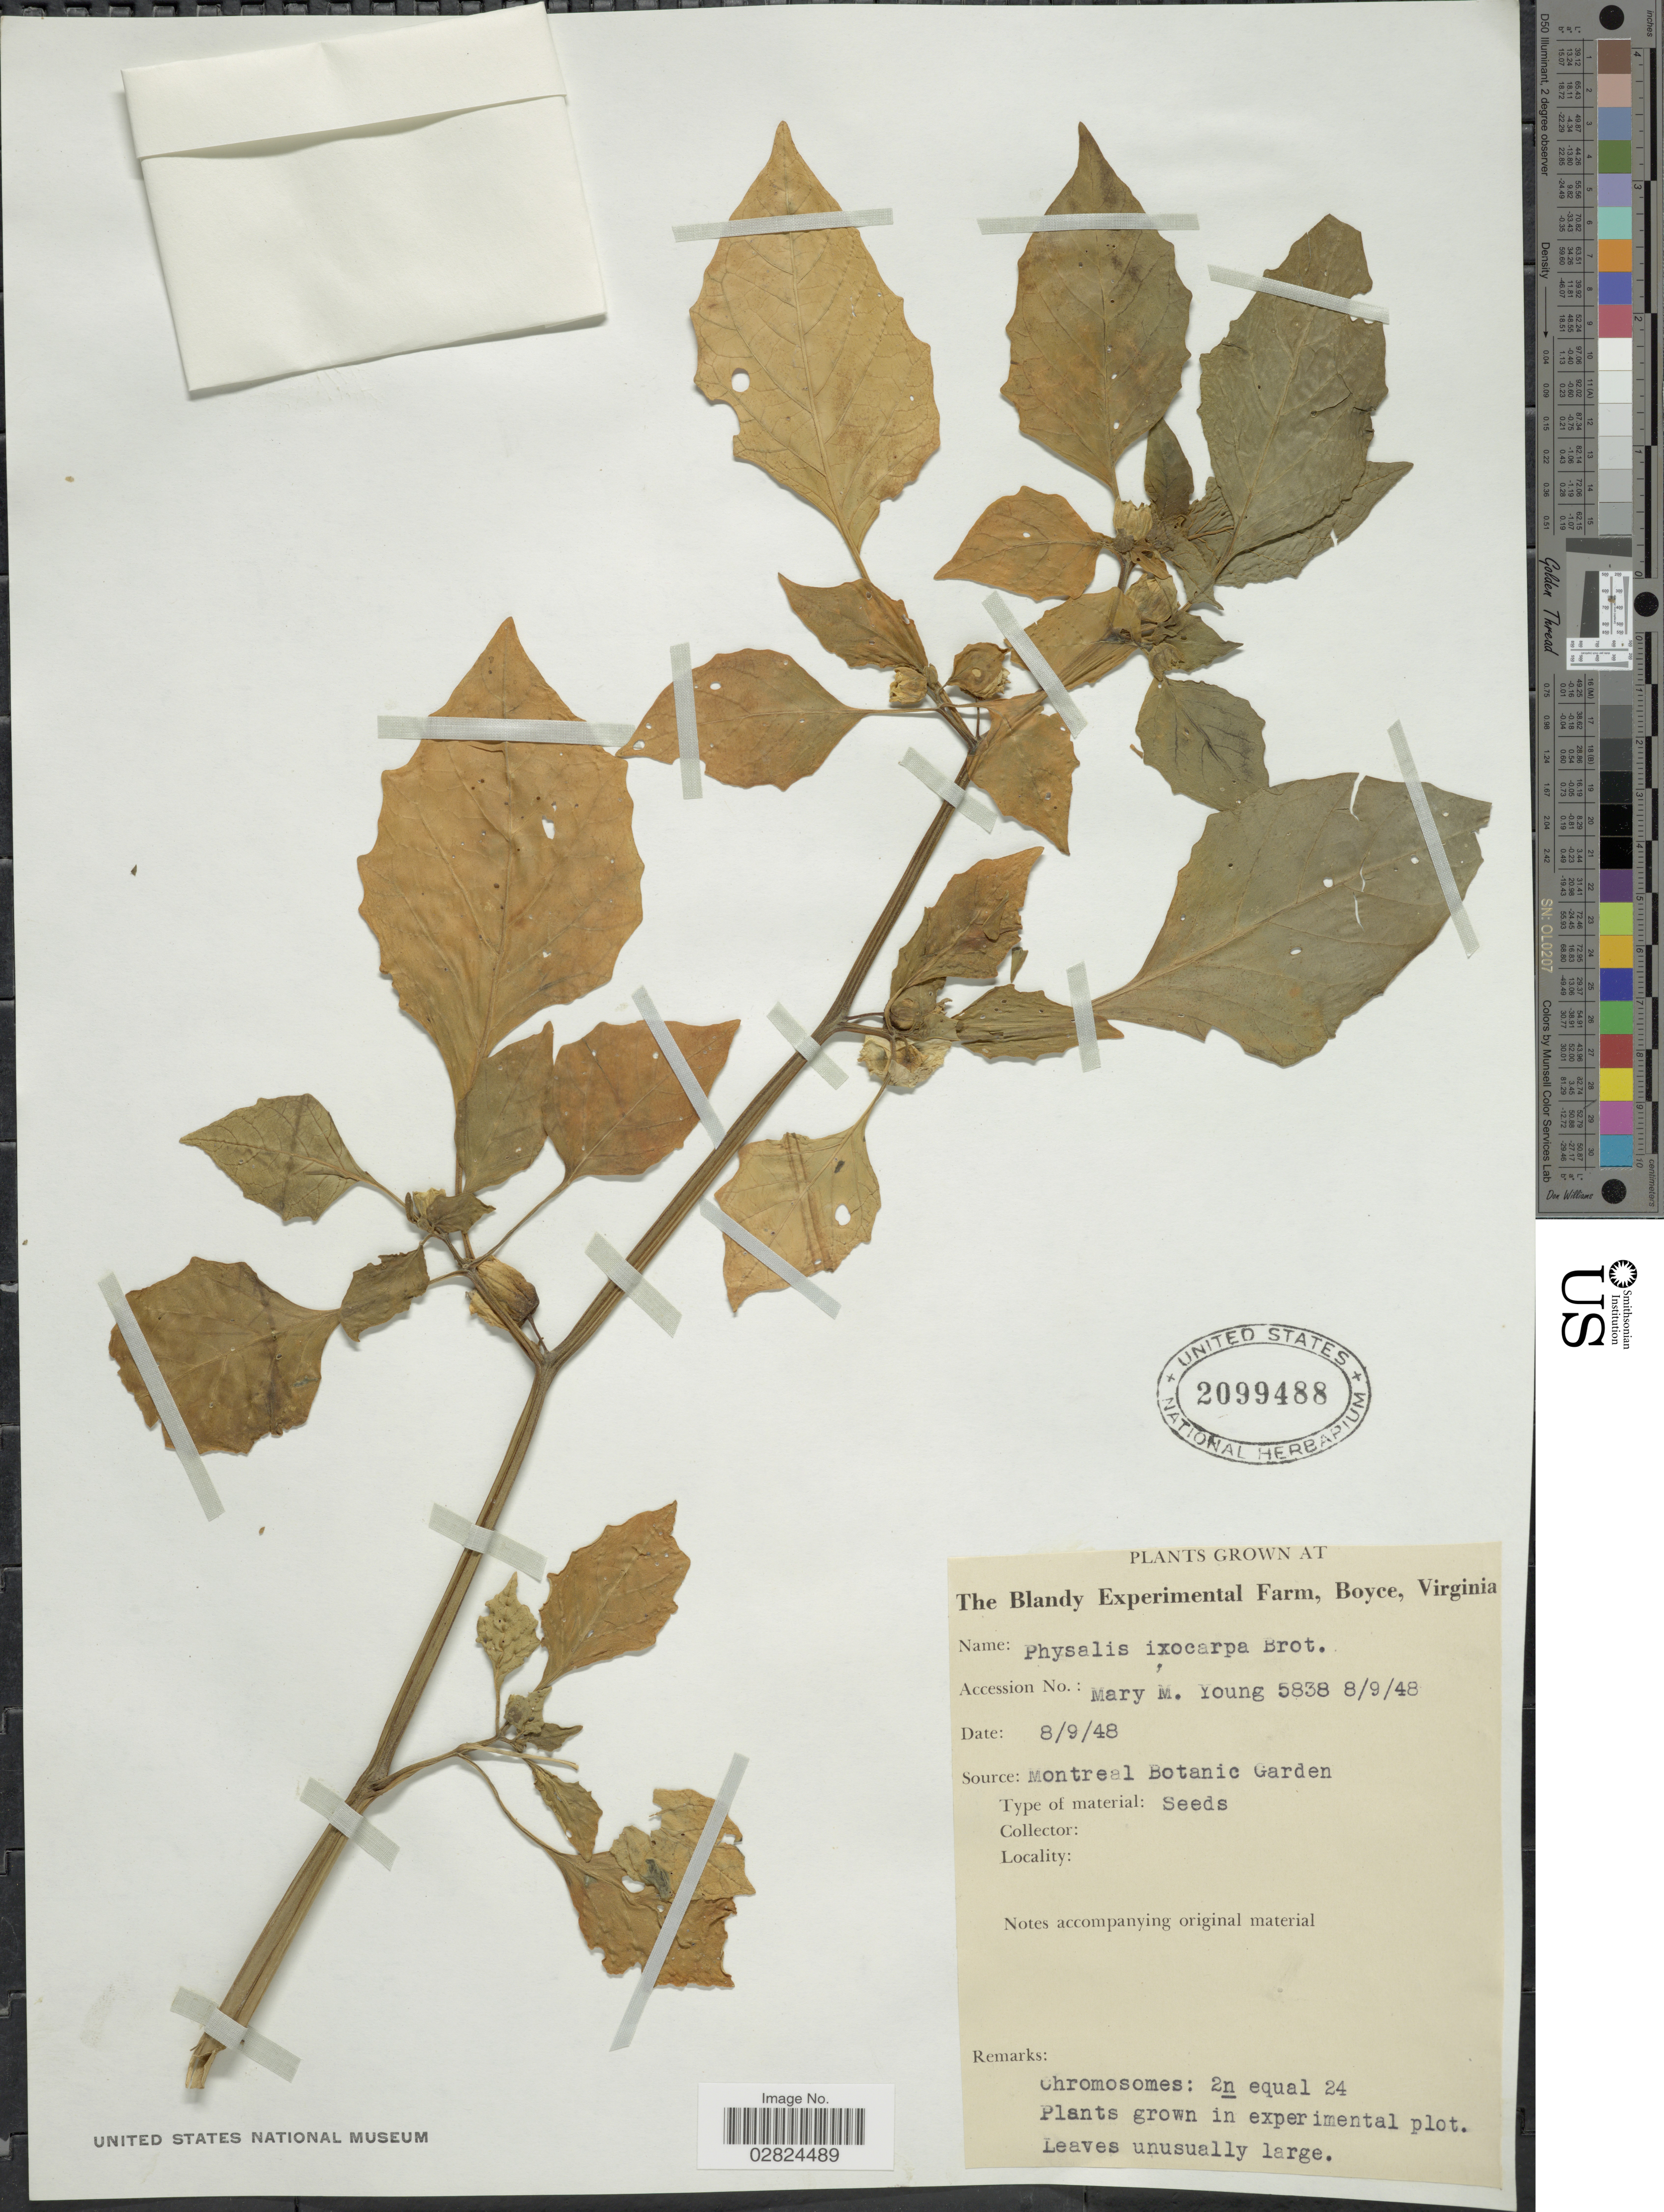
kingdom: Plantae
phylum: Tracheophyta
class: Magnoliopsida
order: Solanales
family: Solanaceae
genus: Physalis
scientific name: Physalis ixocarpa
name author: Brot. ex Hornem.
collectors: M. Young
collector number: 5838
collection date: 1948-08-09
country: United States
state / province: Virginia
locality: The Blandy Experimental Farm, Boyce.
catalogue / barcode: US 2099488